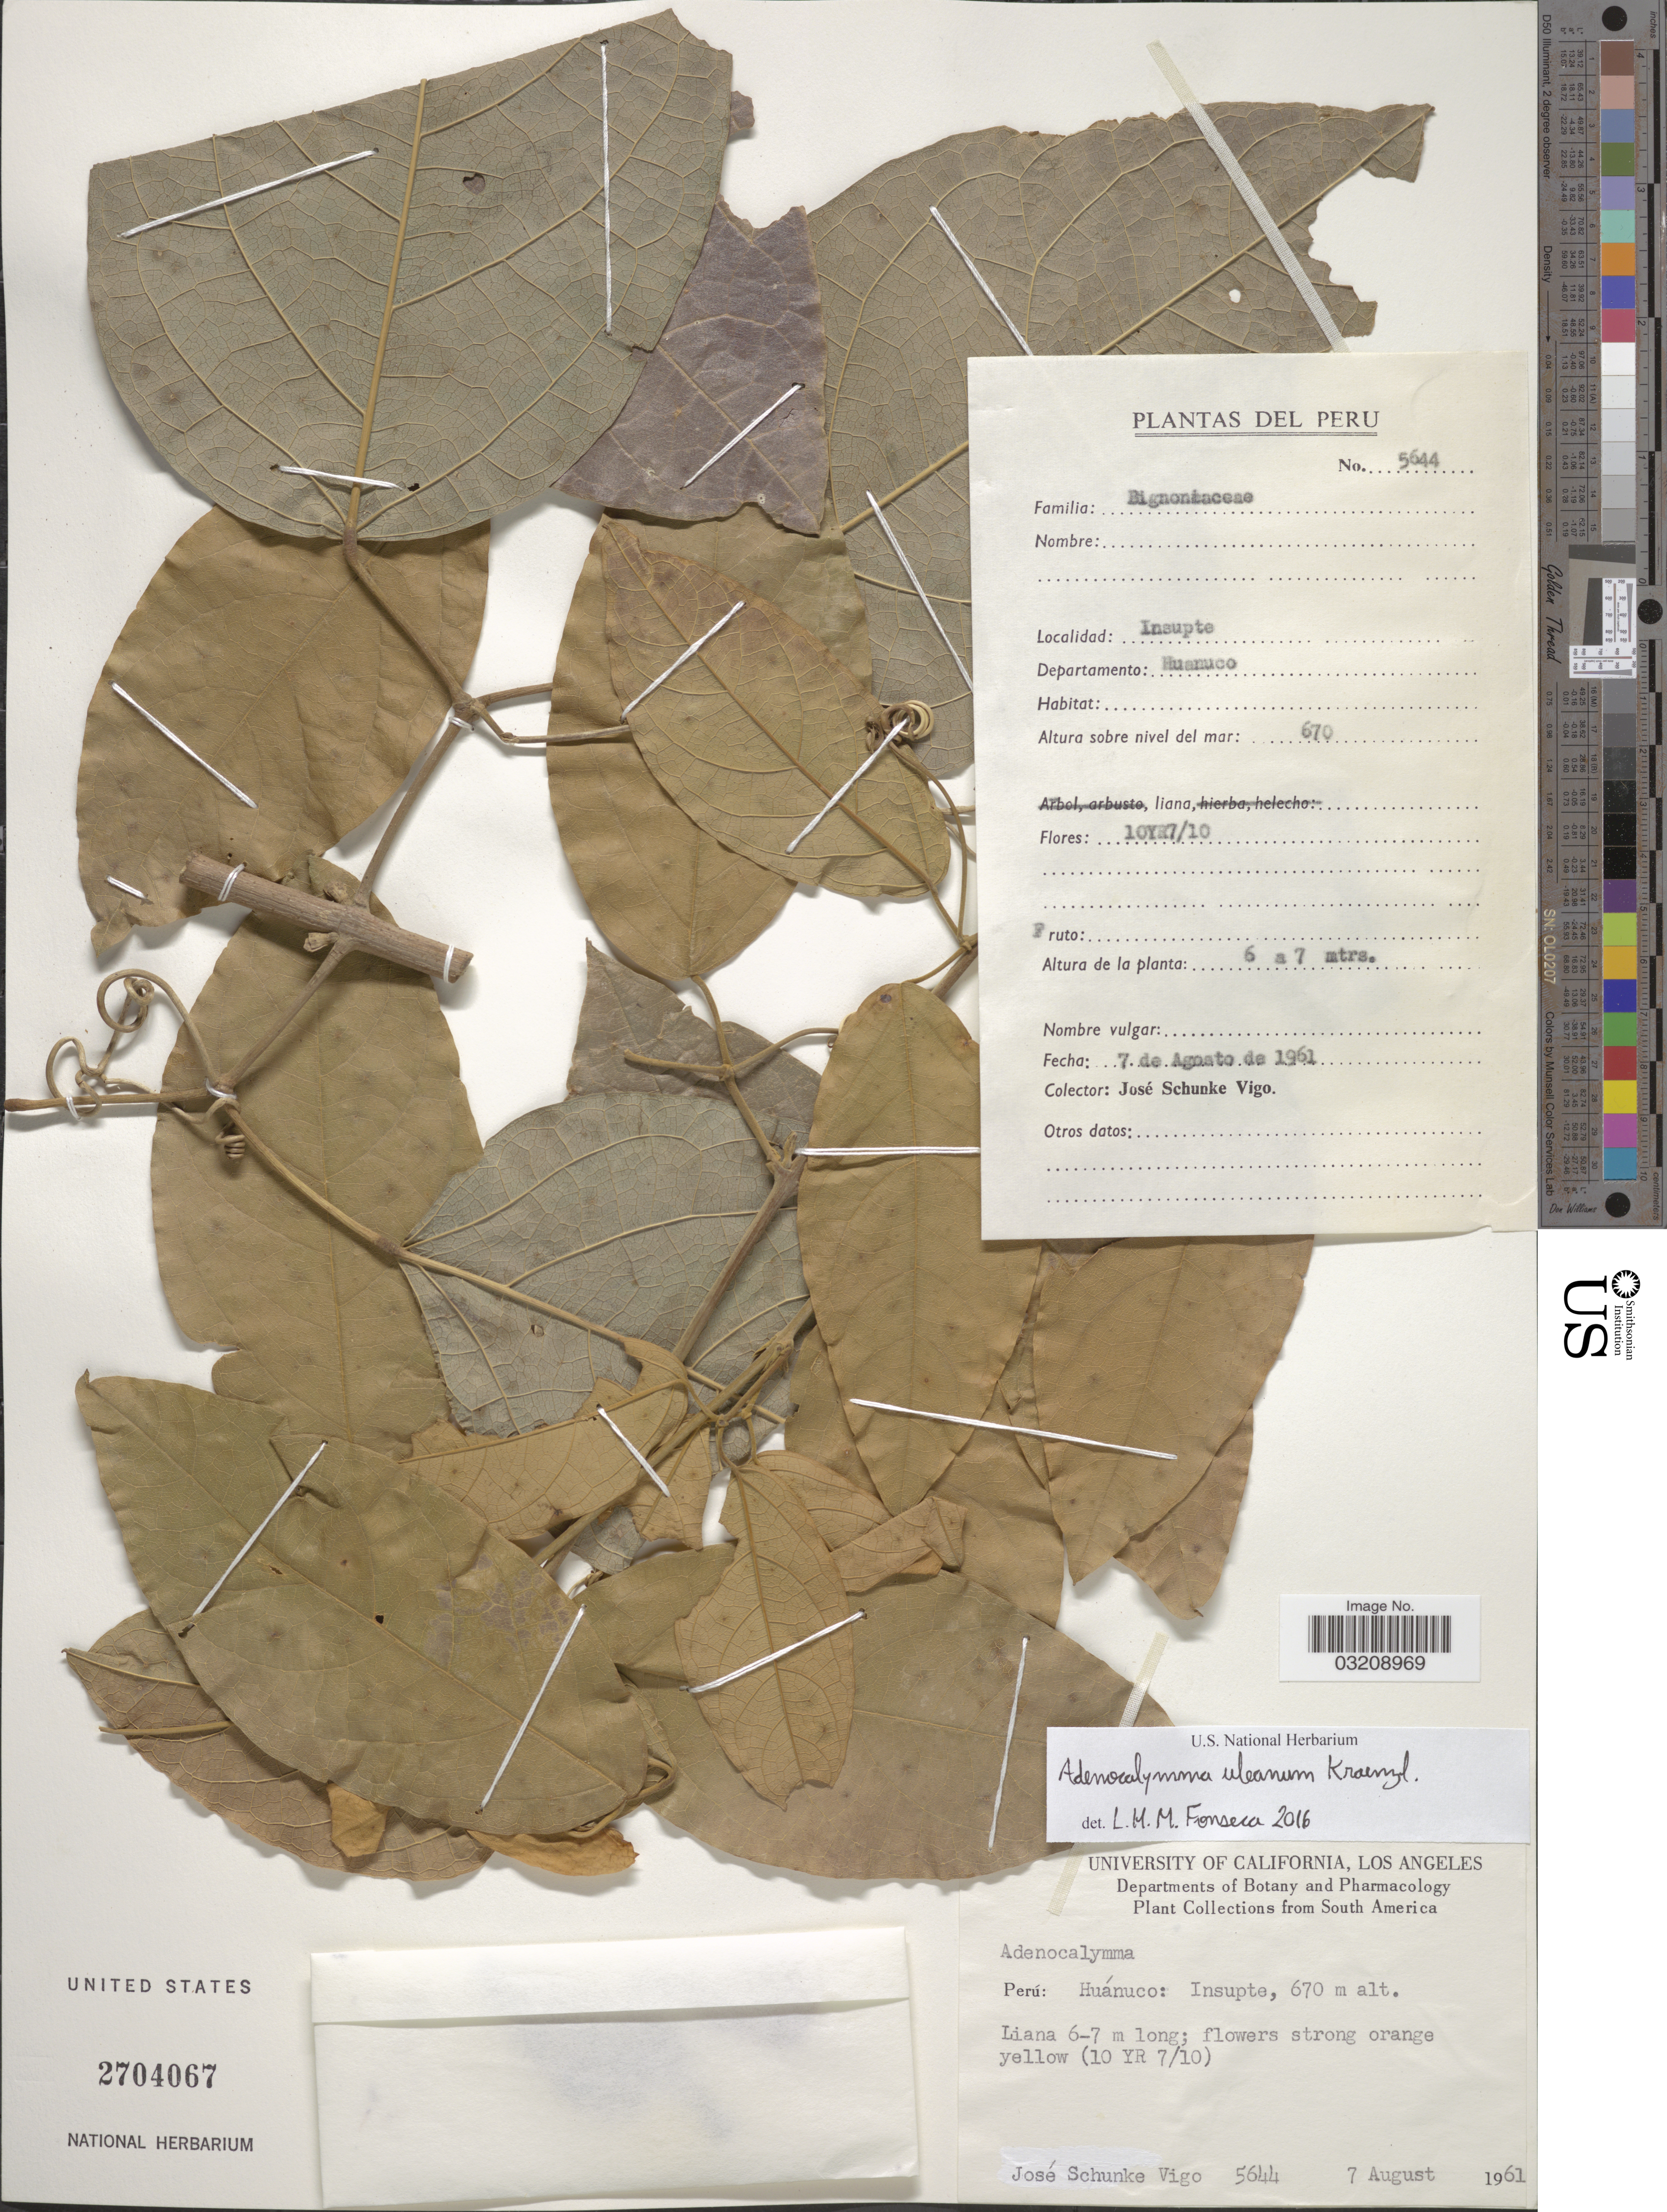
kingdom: Plantae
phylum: Tracheophyta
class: Magnoliopsida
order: Lamiales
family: Bignoniaceae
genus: Adenocalymma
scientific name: Adenocalymma uleanum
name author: Kraenzl.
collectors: J. Schunke Vigo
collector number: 5644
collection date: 1961-08-07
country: Peru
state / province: Huánuco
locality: Insupte.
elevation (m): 670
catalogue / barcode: US 2704067